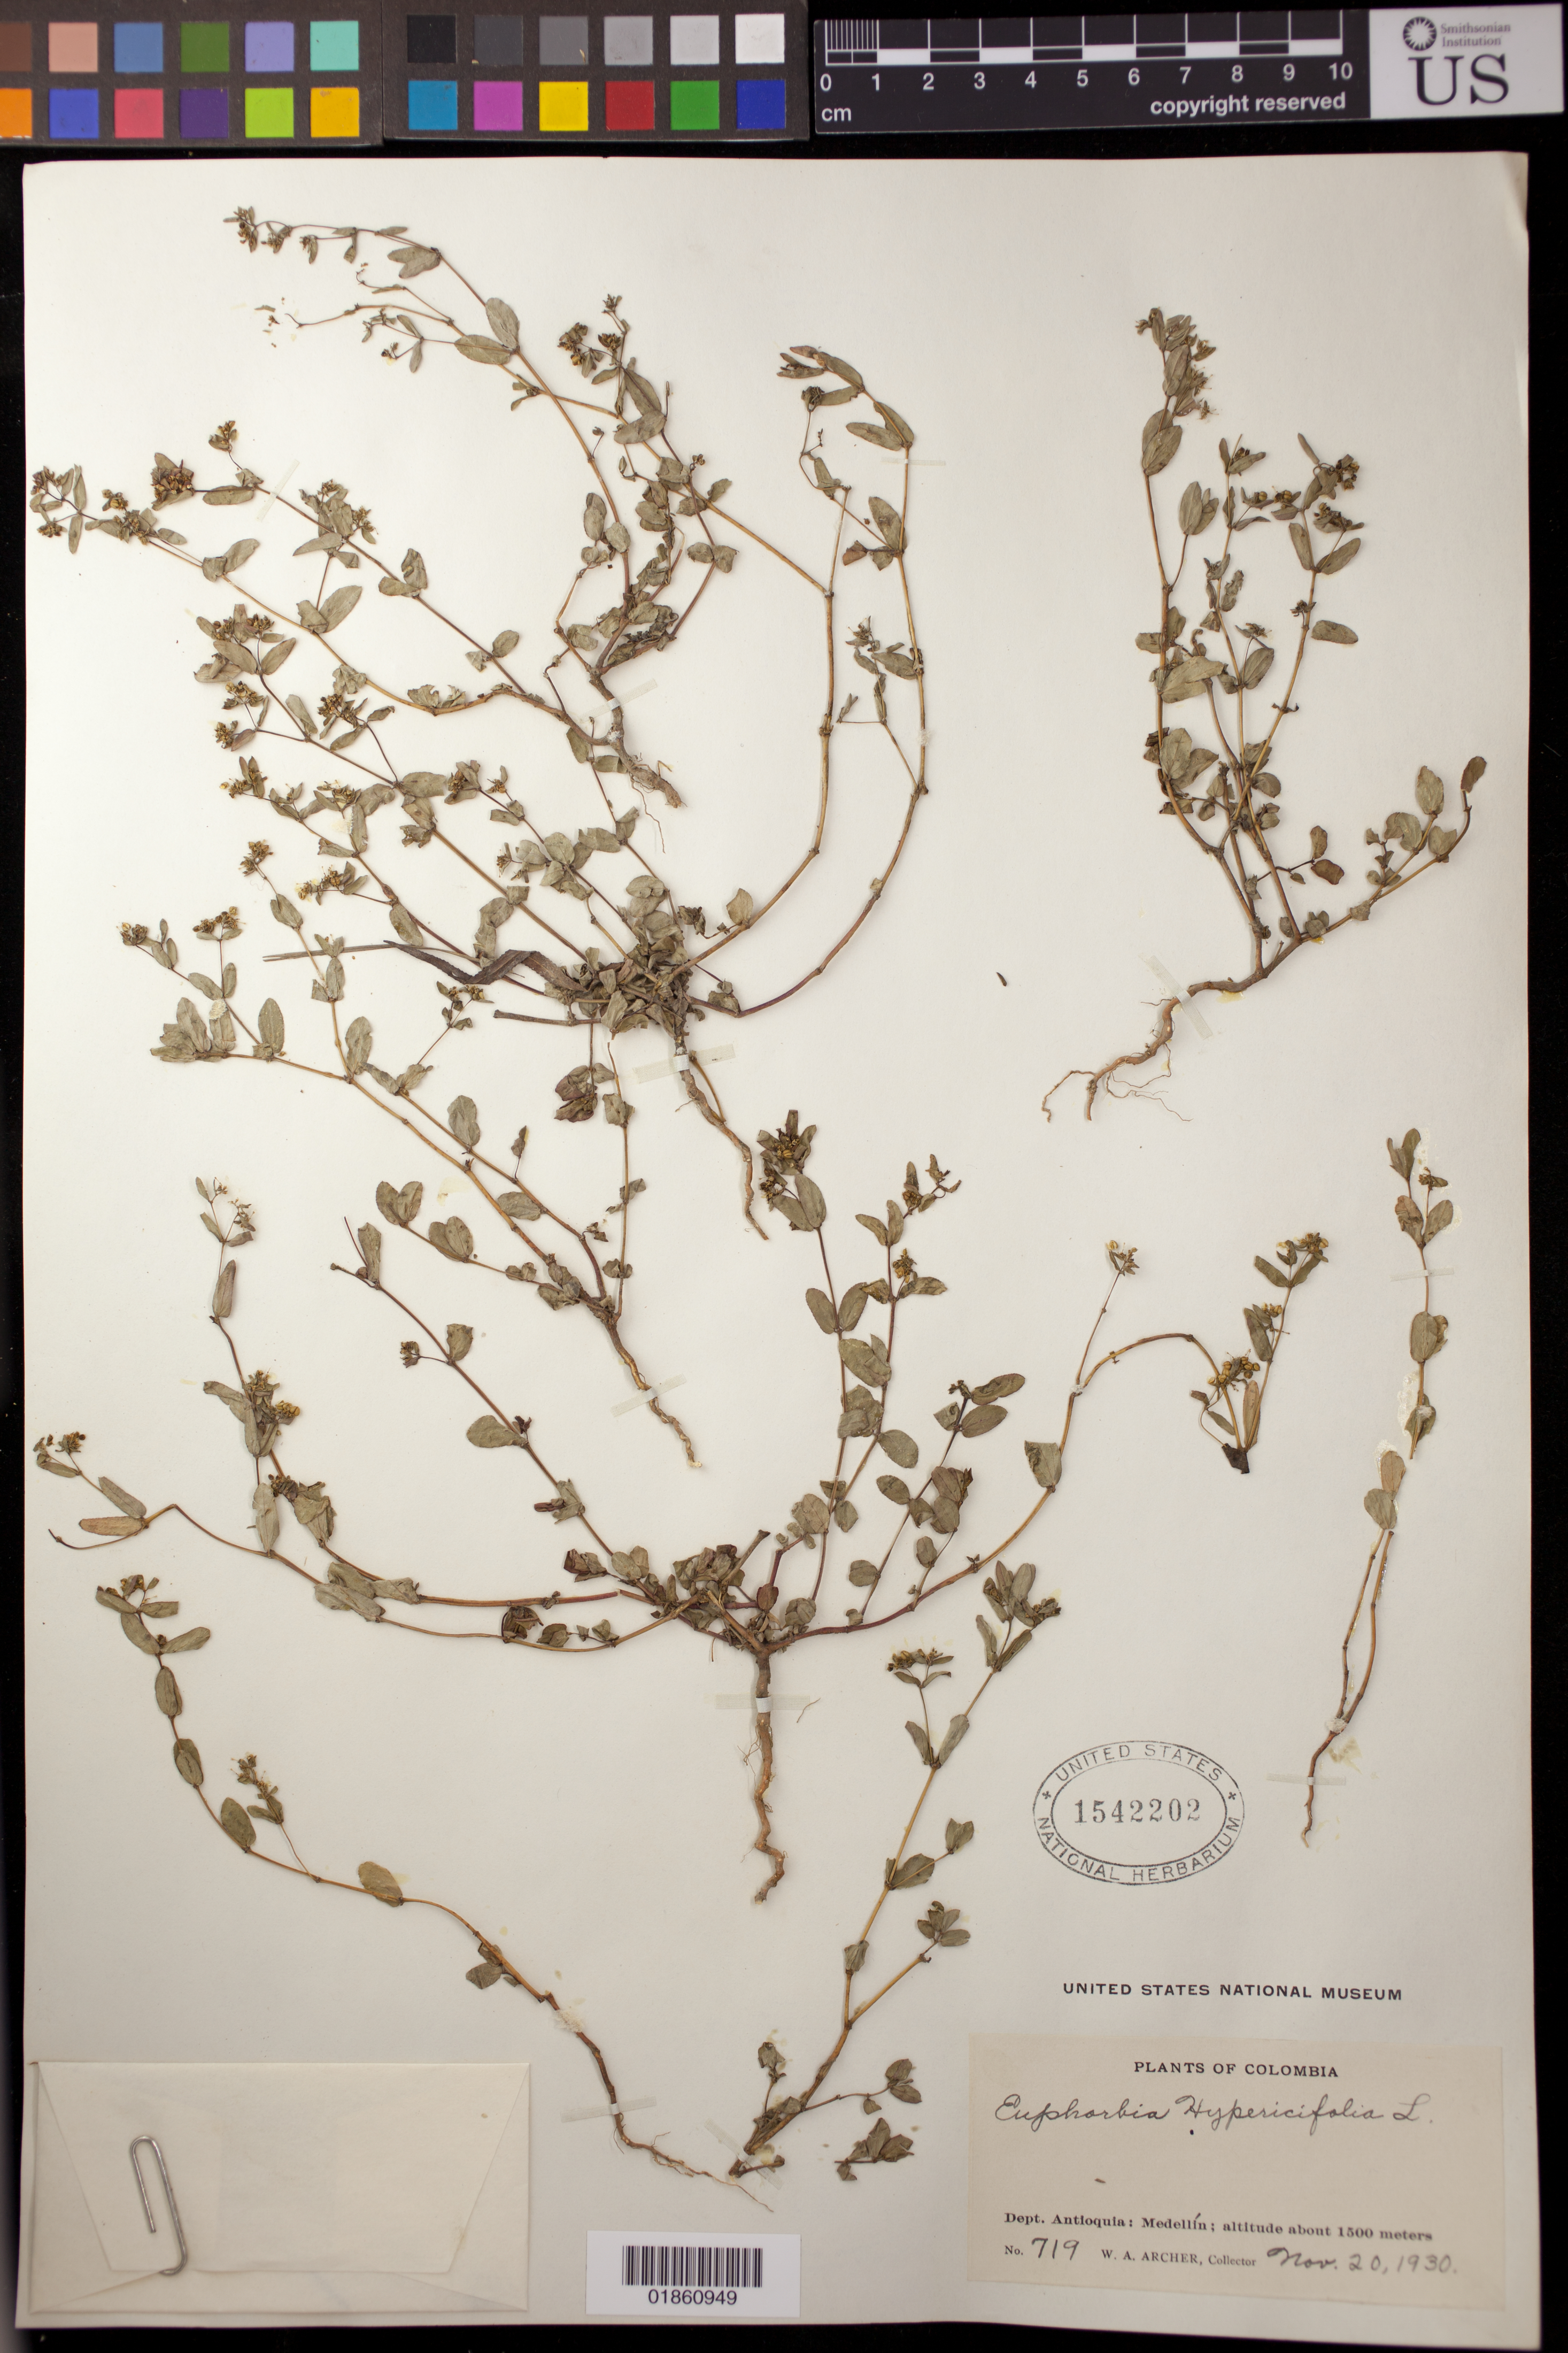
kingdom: Plantae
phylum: Tracheophyta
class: Magnoliopsida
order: Malpighiales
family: Euphorbiaceae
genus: Euphorbia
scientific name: Euphorbia hypericifolia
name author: L.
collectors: W. A. Archer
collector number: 719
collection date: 1930-11-20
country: Colombia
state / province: Antioquia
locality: Medellín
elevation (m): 1500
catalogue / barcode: US 1542202